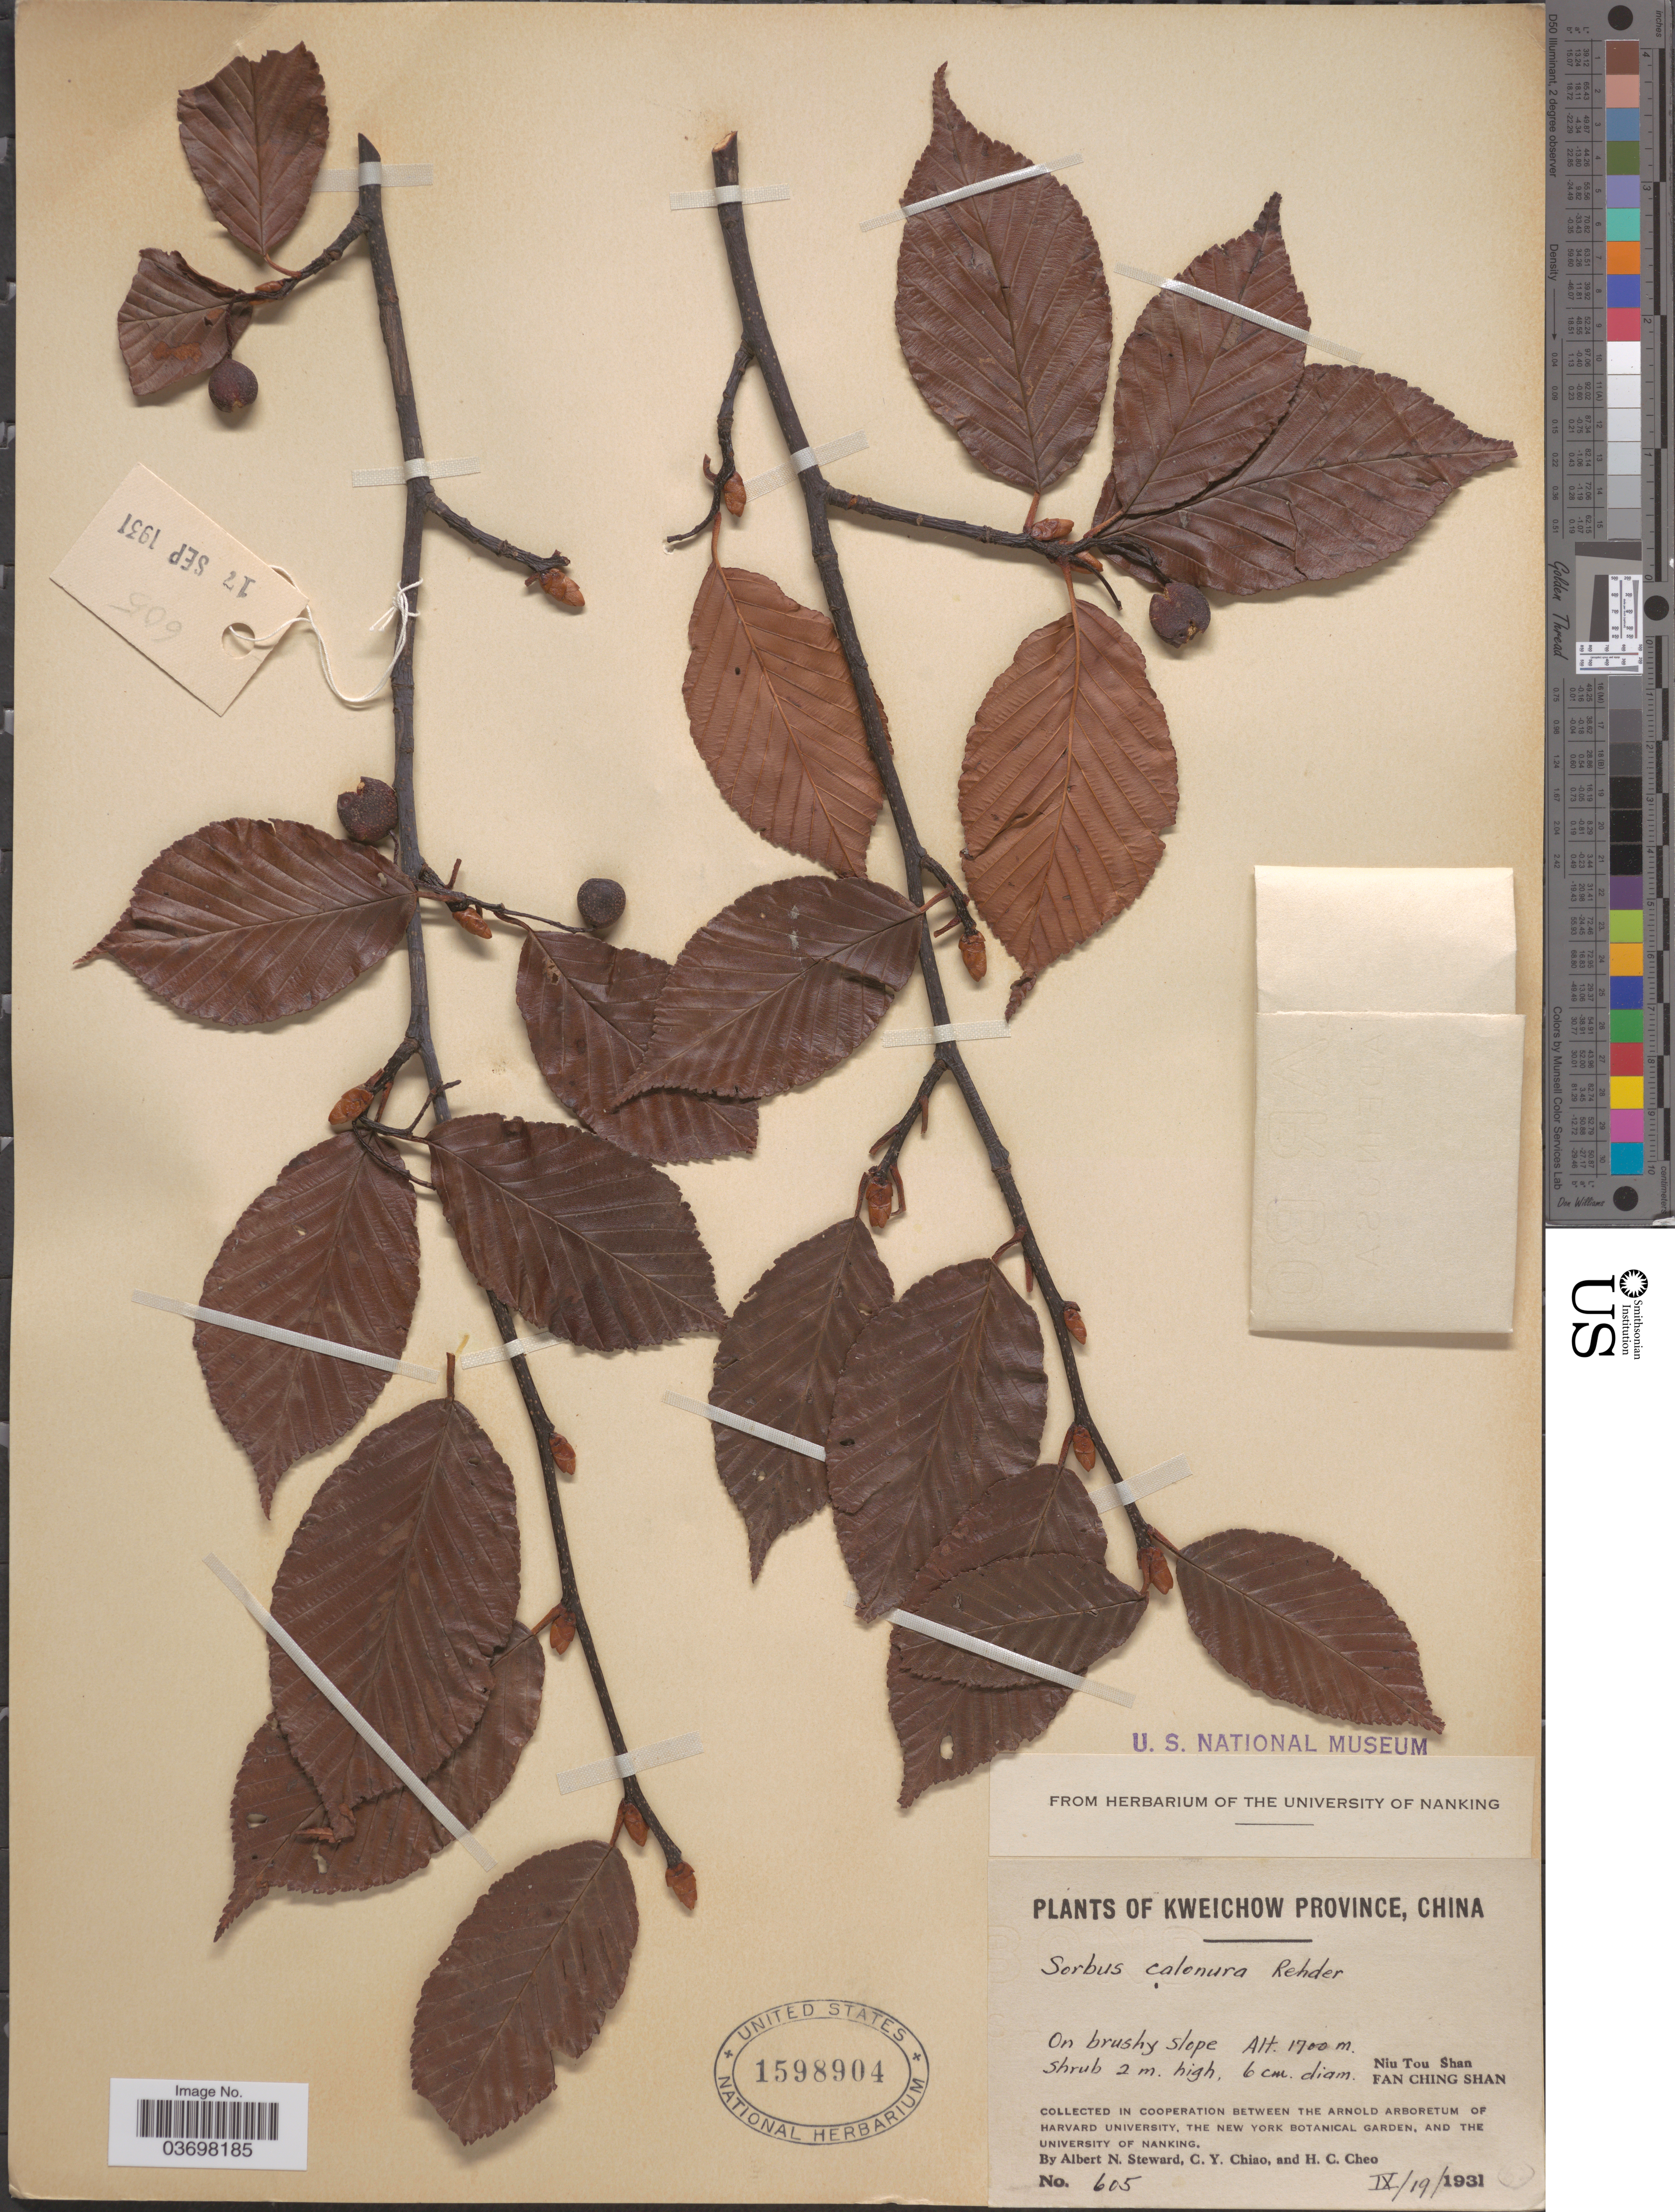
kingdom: Plantae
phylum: Tracheophyta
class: Magnoliopsida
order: Rosales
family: Rosaceae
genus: Sorbus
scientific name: Sorbus caloneura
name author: (Stapf) Rehder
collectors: A. N. Steward, C. Y. Chiao & H. Cheo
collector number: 605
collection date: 1931-09-19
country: China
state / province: Guizhou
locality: Kweichow Province. On brushy slope. Niu Tou Shan. Fan Ching Shan.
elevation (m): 1700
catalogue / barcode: US 1598904